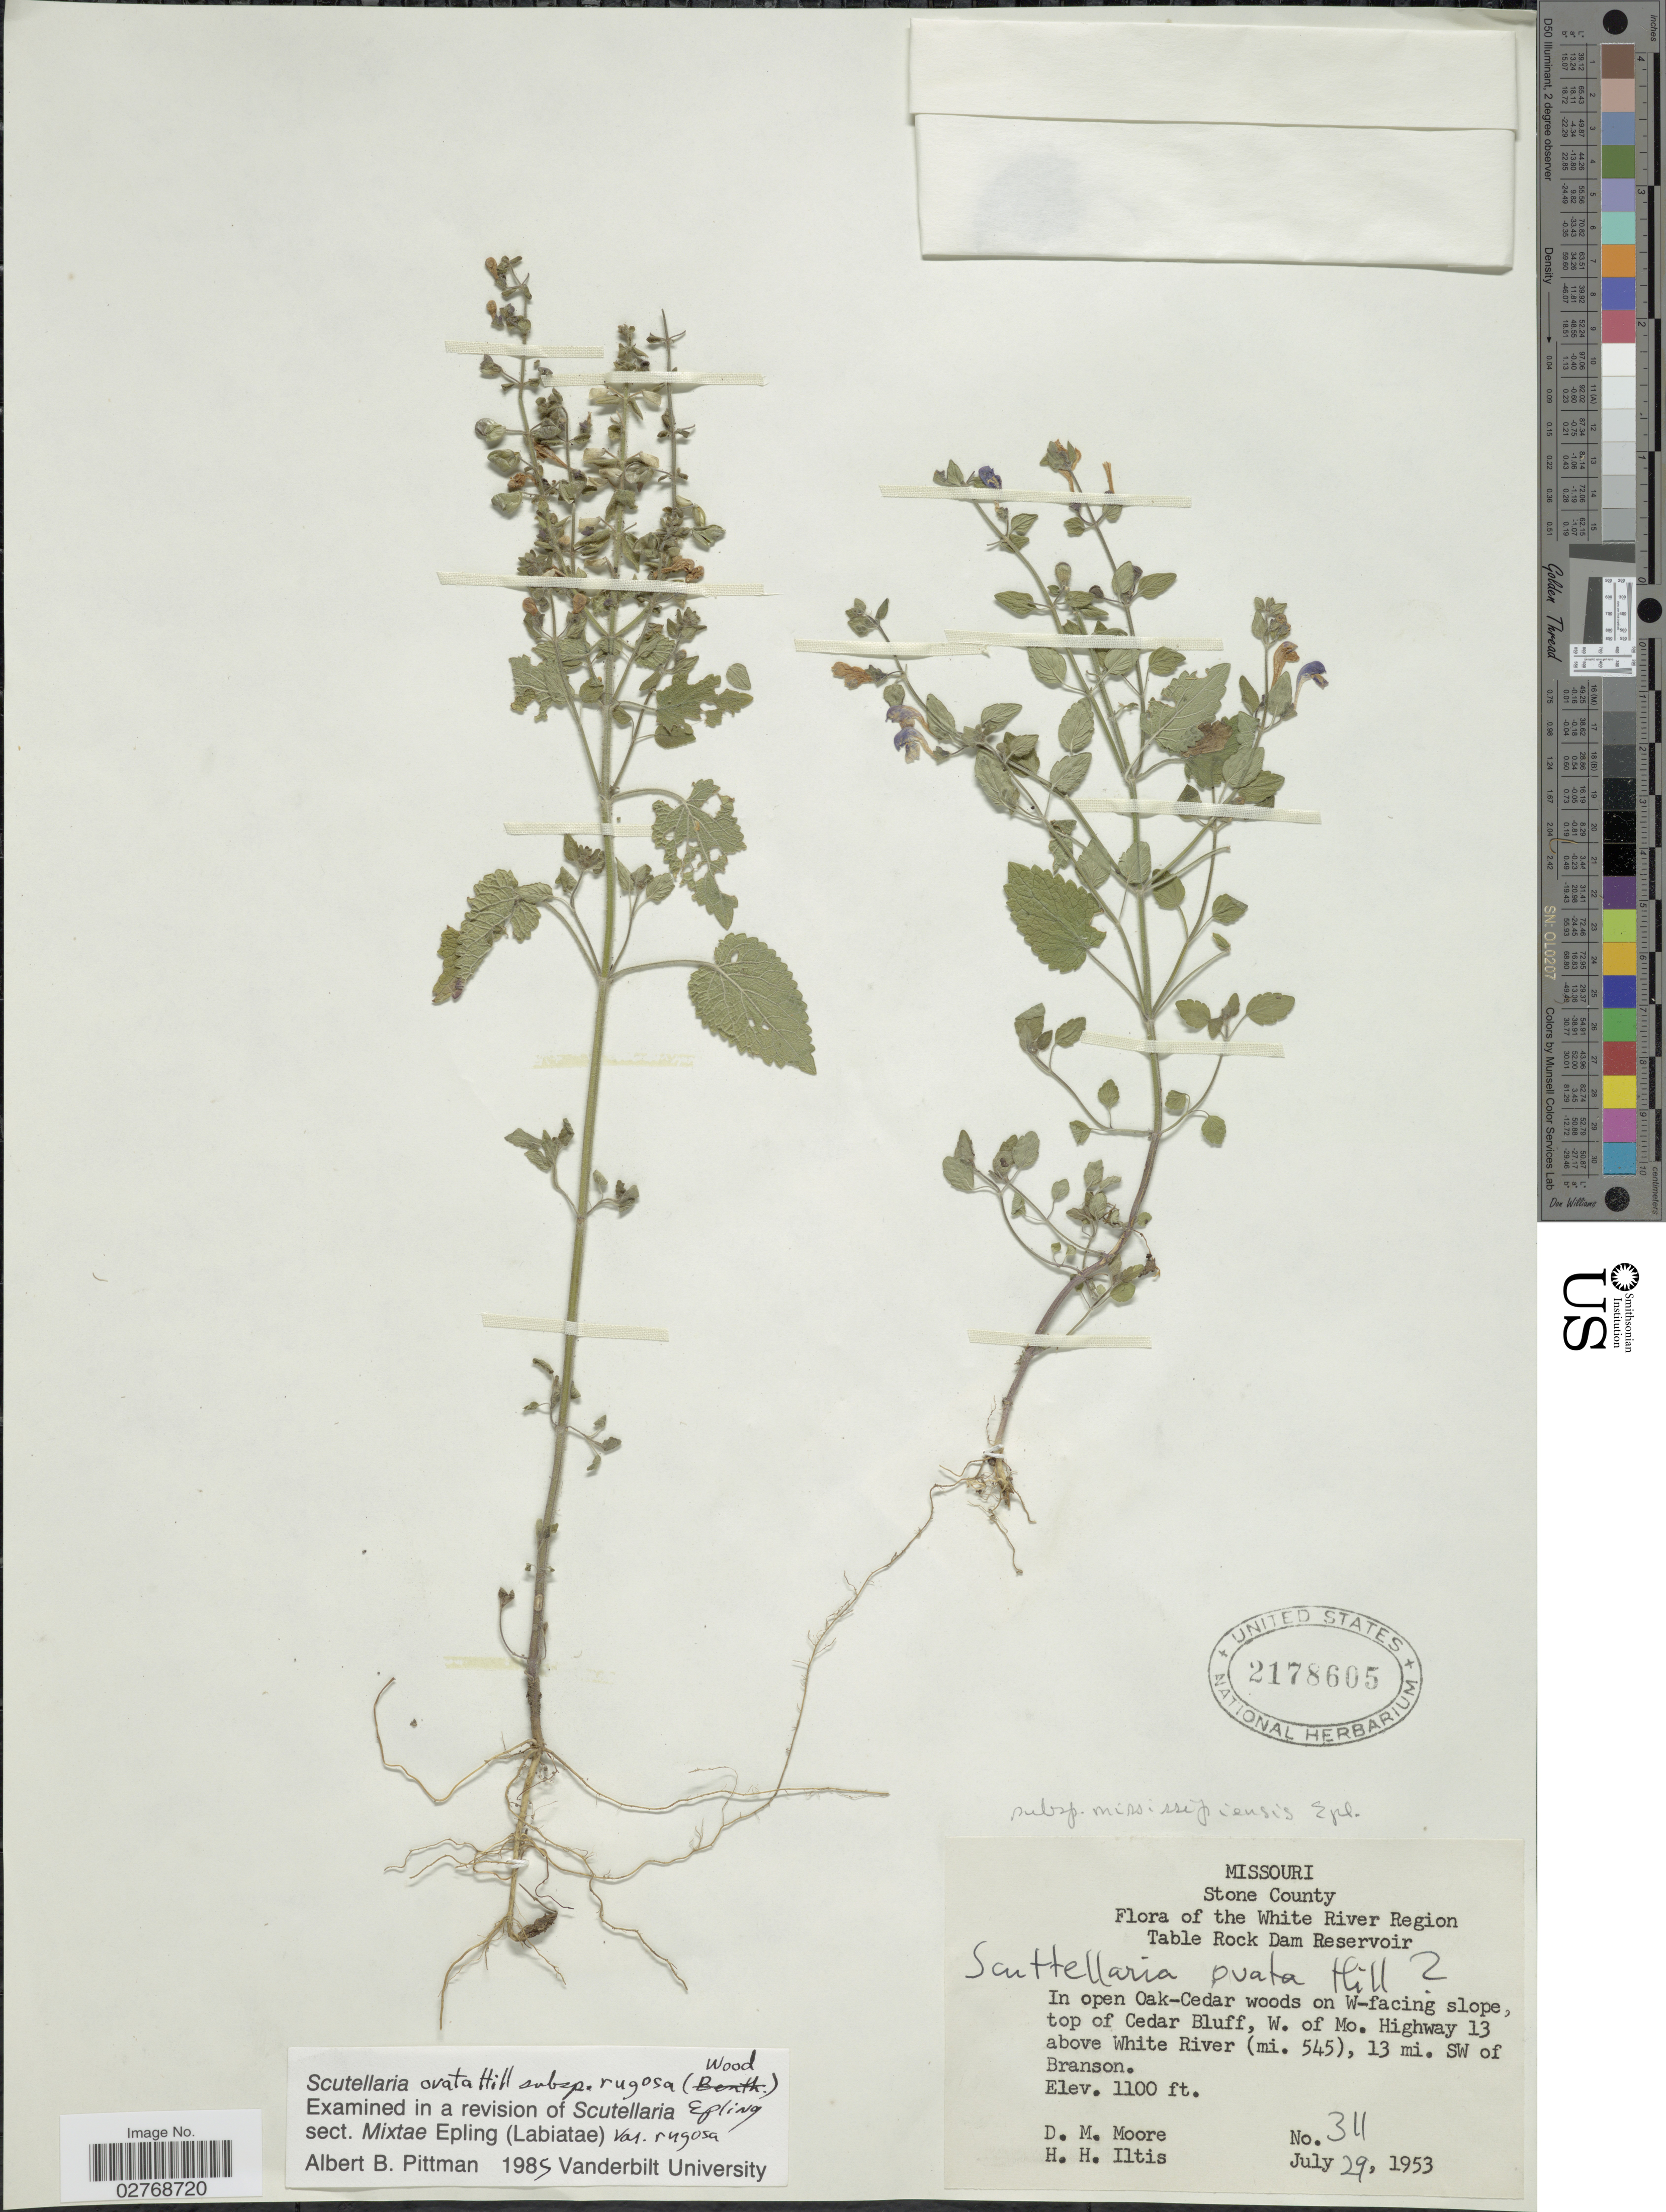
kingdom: Plantae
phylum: Tracheophyta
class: Magnoliopsida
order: Lamiales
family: Lamiaceae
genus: Scutellaria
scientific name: Scutellaria ovata subsp. rugosa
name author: (Alph. Wood) Epling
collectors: D. Moore & H. H. Iltis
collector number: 311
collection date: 1953-07-29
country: United States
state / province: Missouri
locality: Stone County. White River Region. Table Rock Dam Reservoir. In open Oak-Cedar woods on W-facing slope, top of Cedar Bluff, W. of Mo. Highway 13 above White River (mi. 545), 13 mi. SW of Branson.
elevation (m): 335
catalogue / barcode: US 2178605